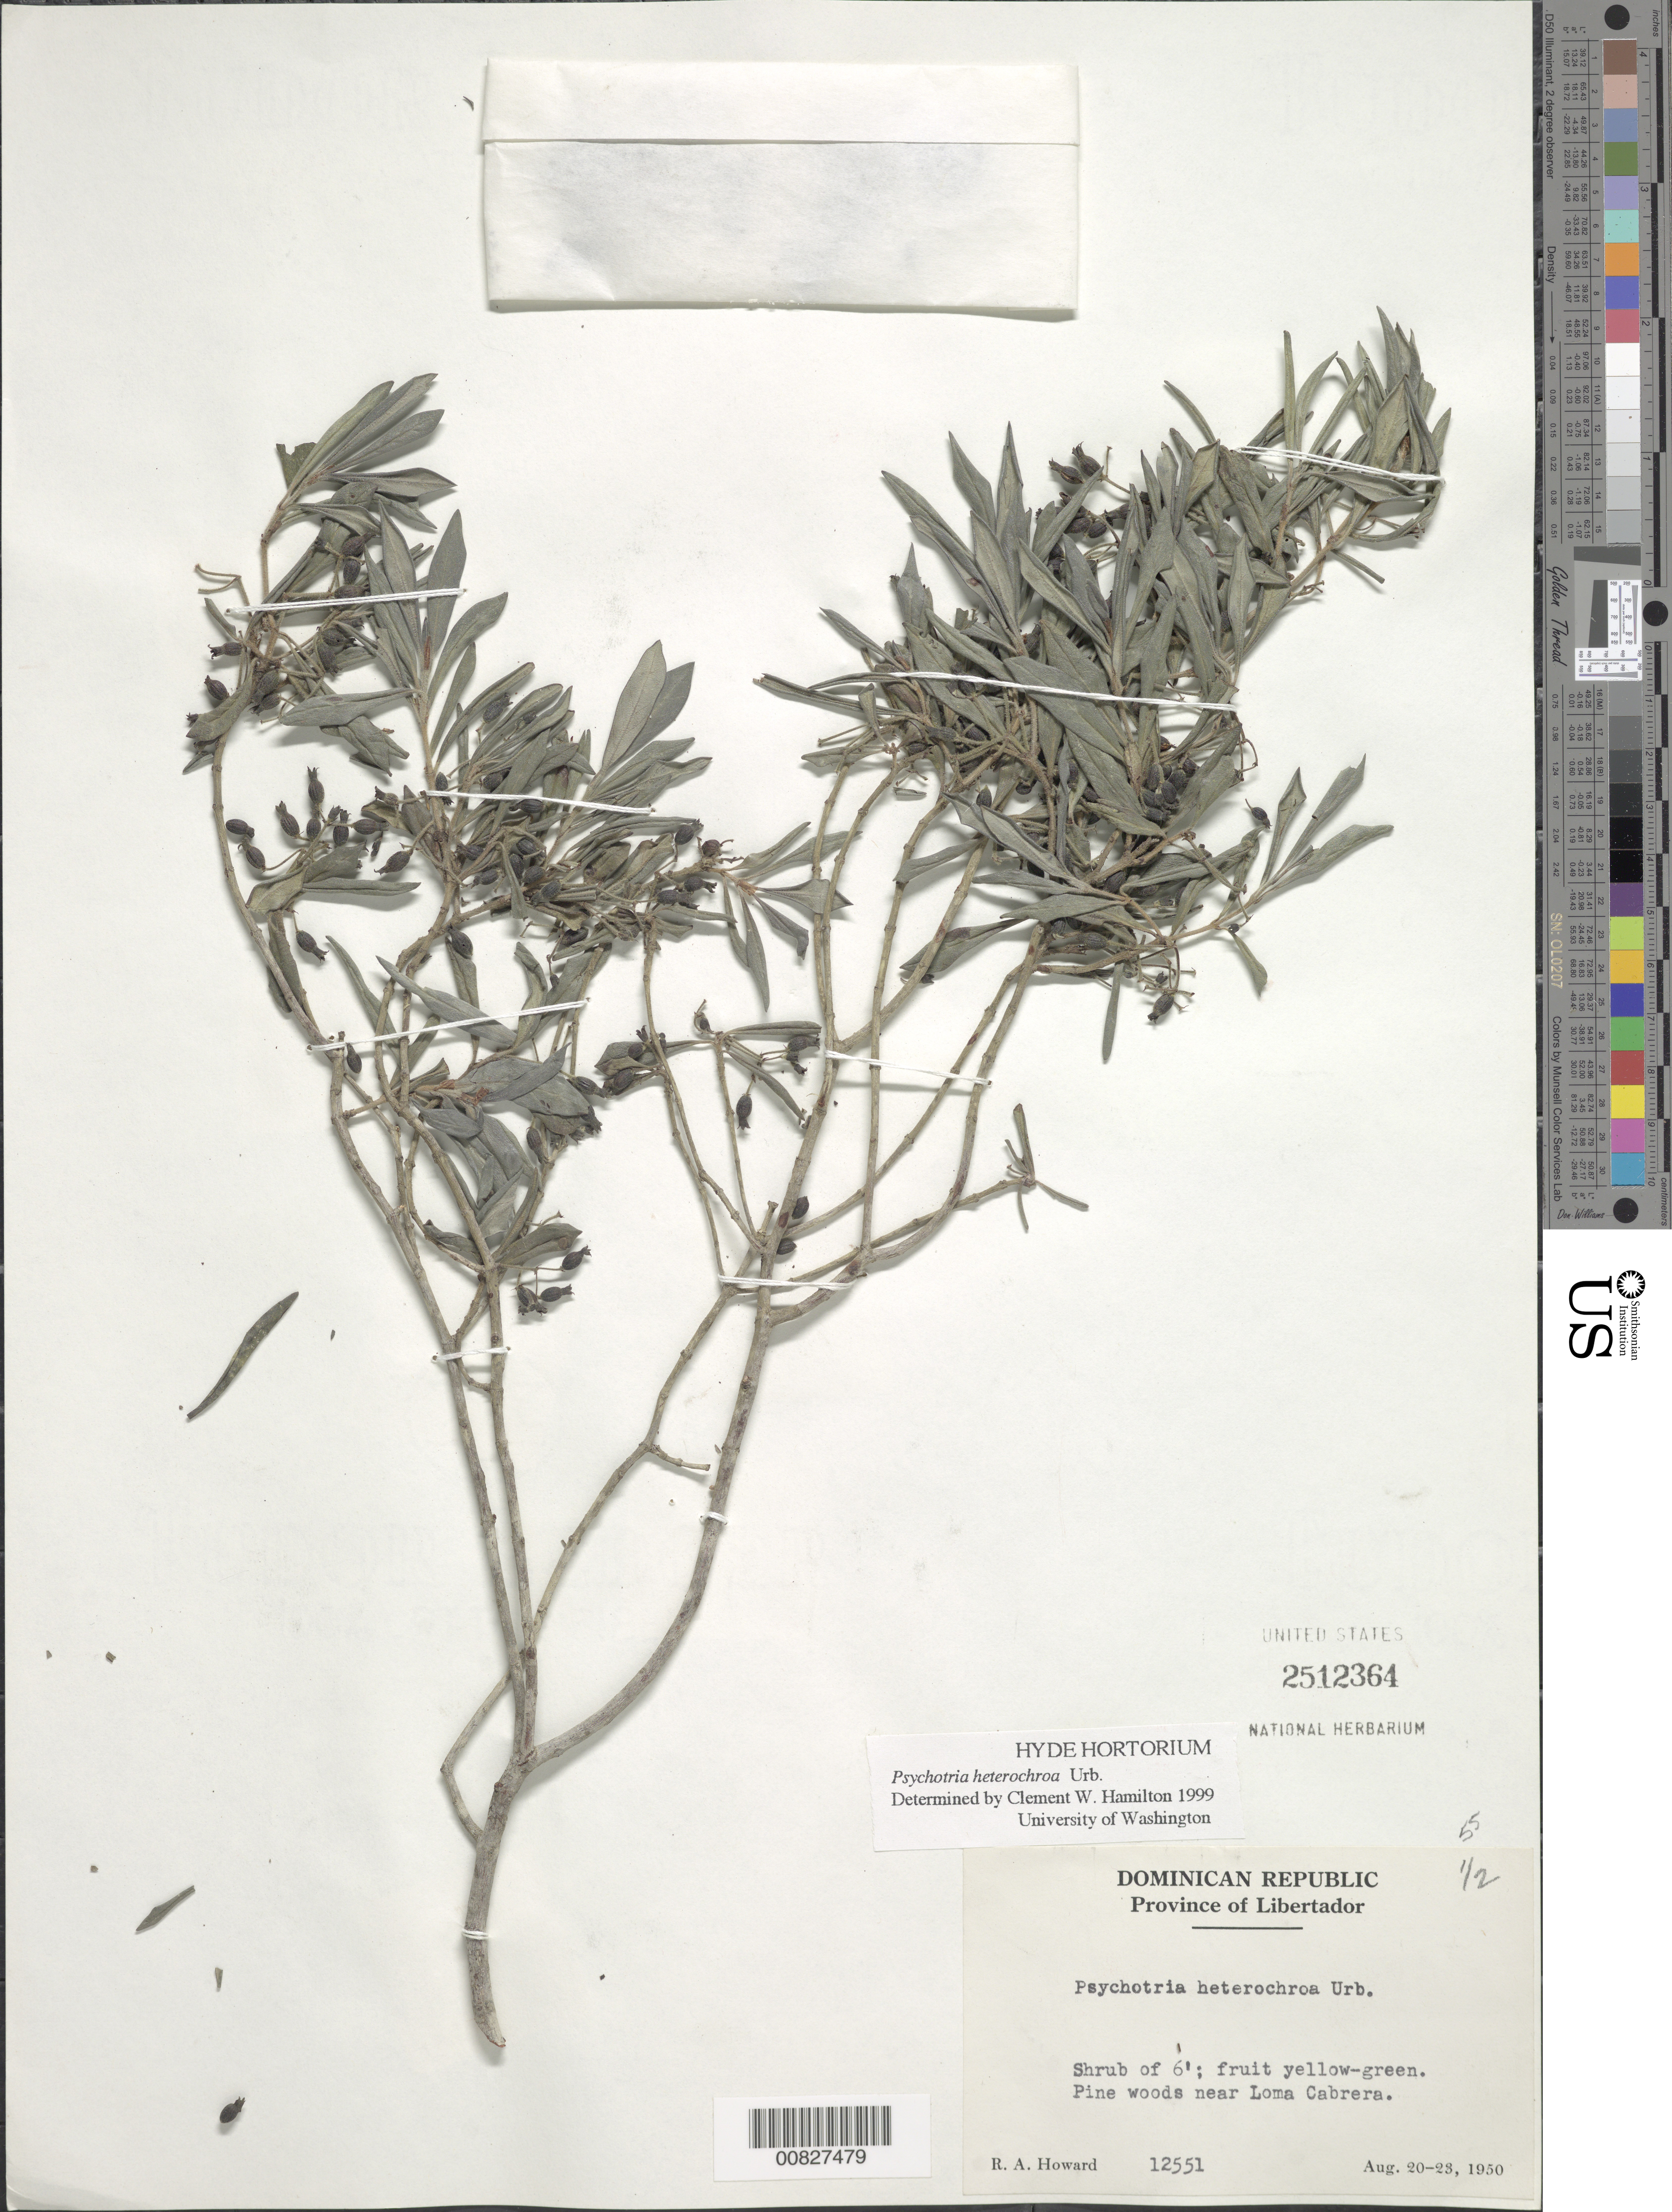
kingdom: Plantae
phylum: Tracheophyta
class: Magnoliopsida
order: Gentianales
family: Rubiaceae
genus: Psychotria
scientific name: Psychotria heterochroa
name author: Urb.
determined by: Hamilton, C. W.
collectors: R. A. Howard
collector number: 12551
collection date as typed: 20 Aug 1950 to 23 Aug 1950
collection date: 1950-08-20/1950-08-23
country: Dominican Republic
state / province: Dajabon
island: Hispaniola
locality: Loma Cabrera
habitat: Pine woods near loma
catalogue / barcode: US 2512364